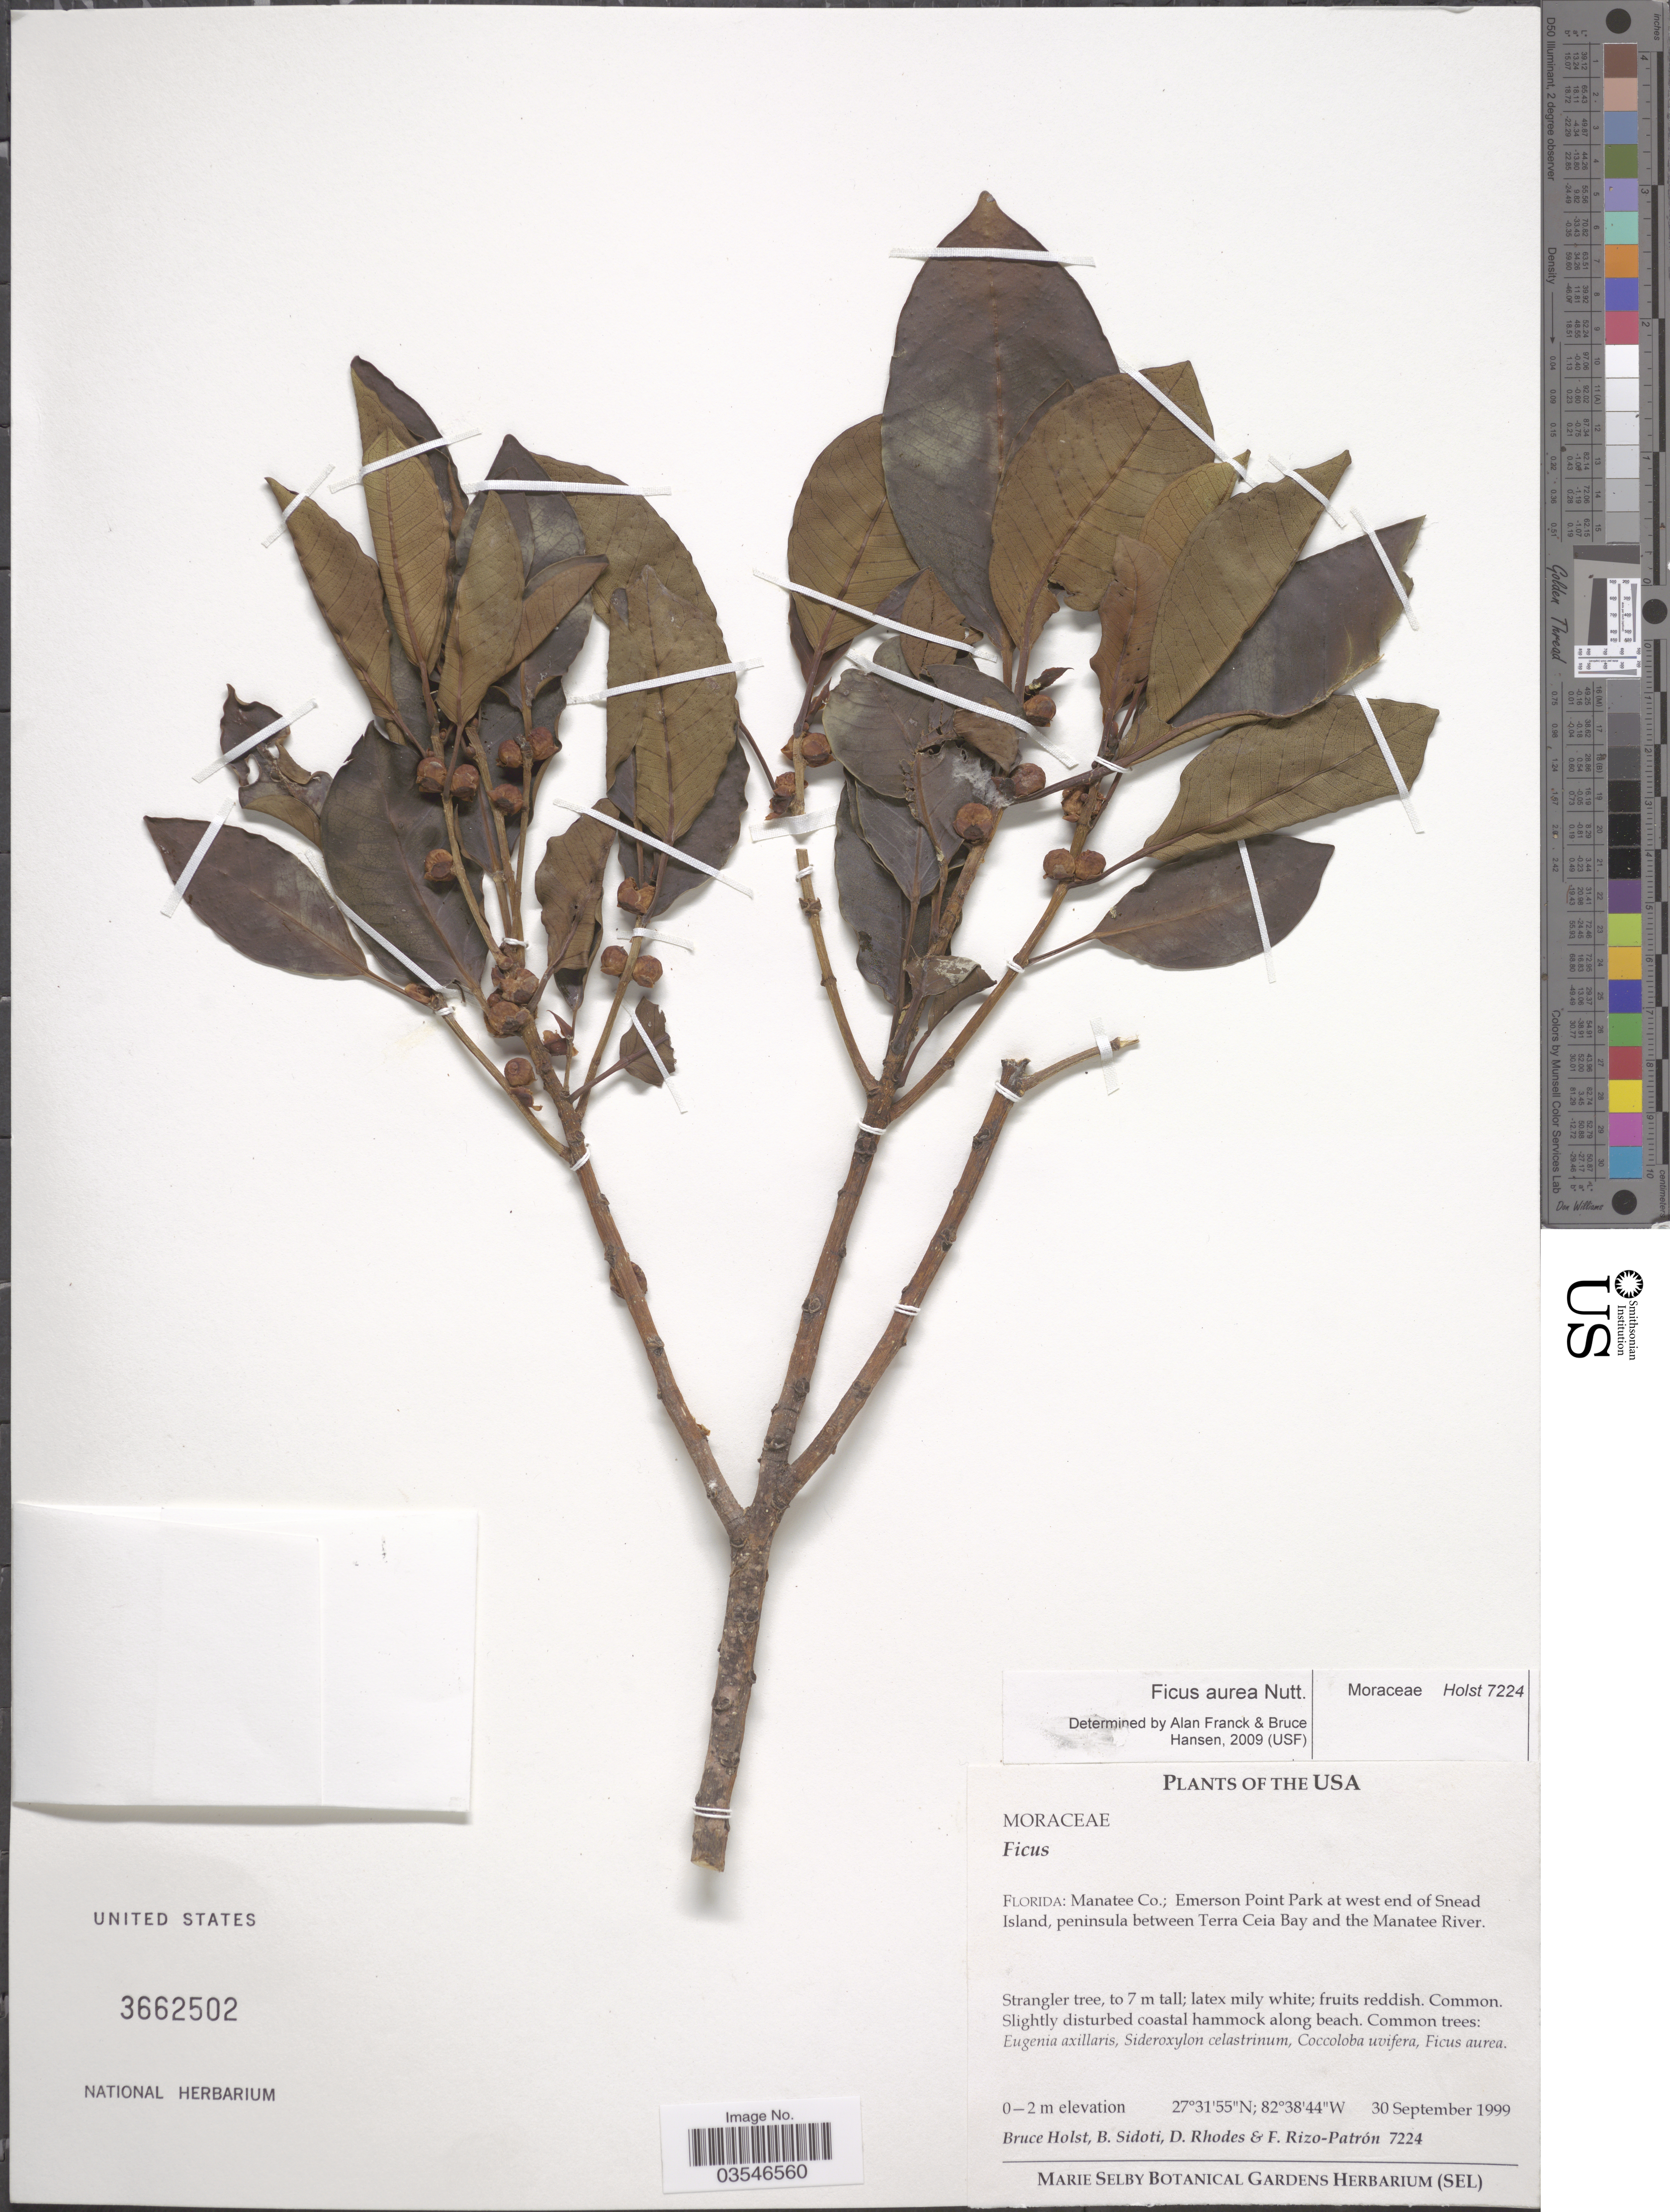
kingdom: Plantae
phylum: Tracheophyta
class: Magnoliopsida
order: Rosales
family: Moraceae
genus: Ficus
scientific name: Ficus aurea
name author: Nutt.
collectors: B. Holst, B. Sidoti, D. Rhodes & F. Rizo-Patrón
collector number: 7224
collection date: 1999-09-30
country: United States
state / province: Florida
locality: Manatee Co.; Emerson Point Park at west end of Snead Island, peninsula between Terra Ceia Bay and the Manatee River.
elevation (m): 0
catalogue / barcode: US 3662502